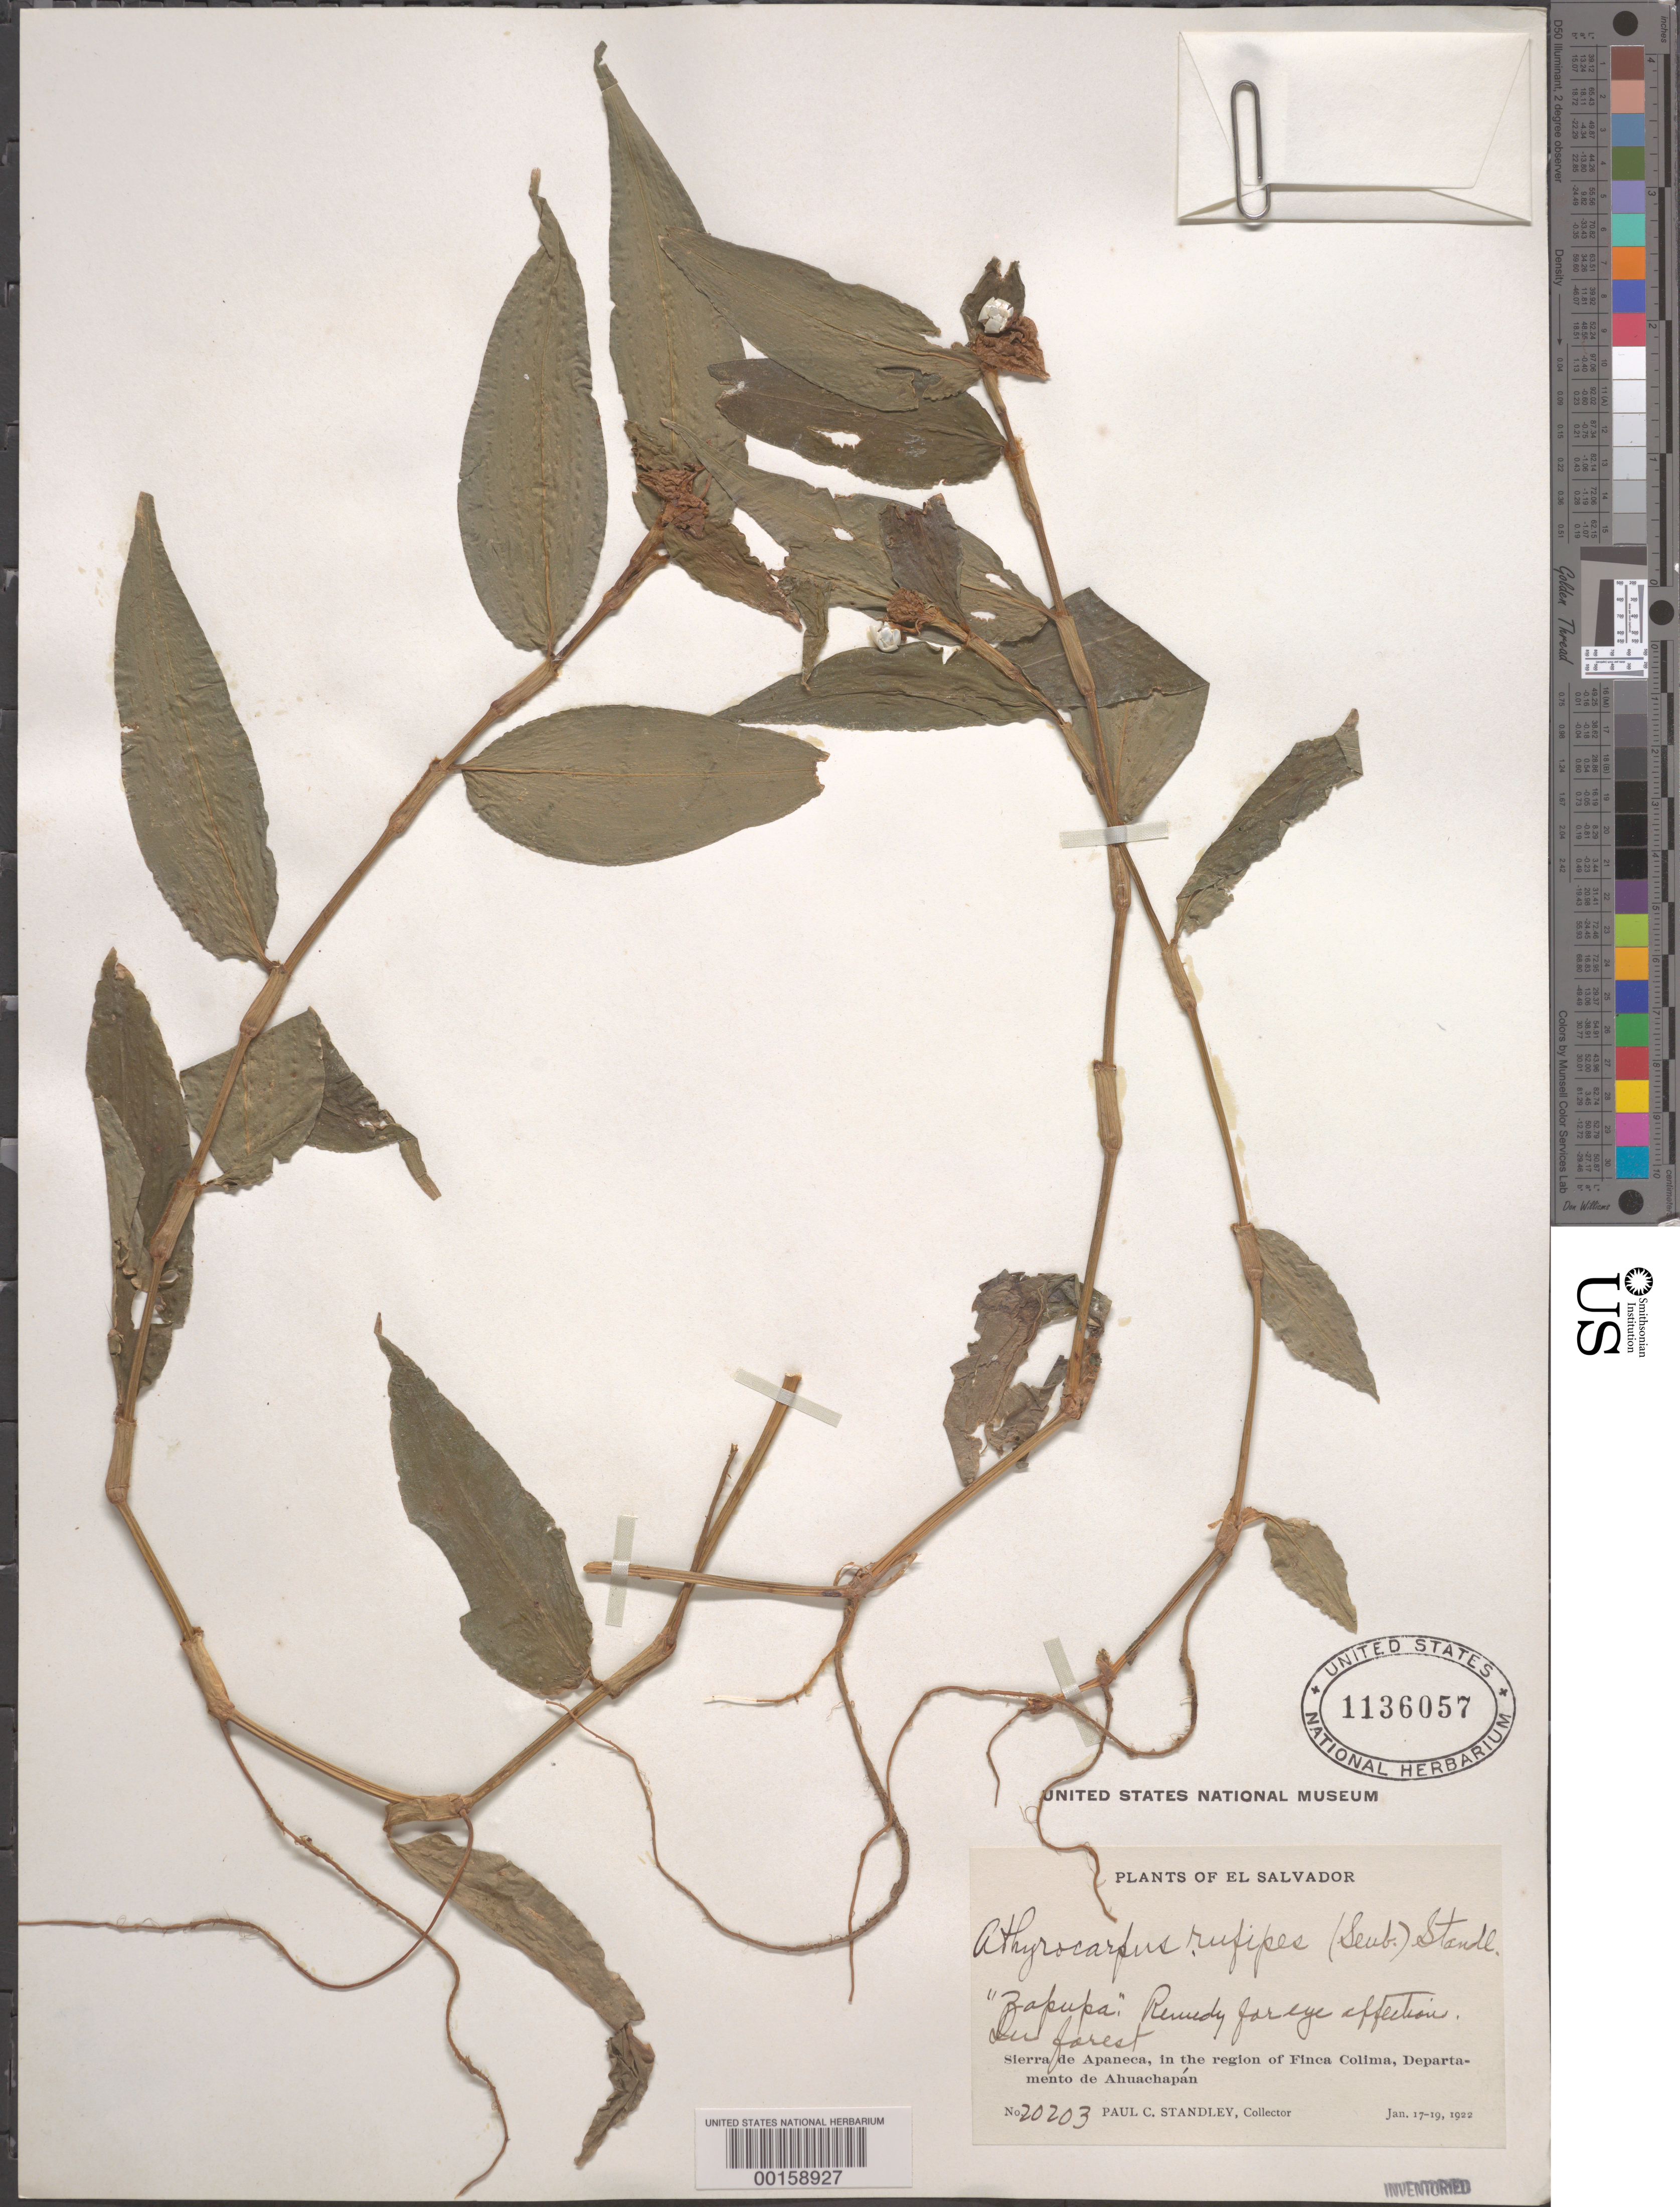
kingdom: Plantae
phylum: Tracheophyta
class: Liliopsida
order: Commelinales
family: Commelinaceae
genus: Commelina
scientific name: Commelina rufipes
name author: Seub.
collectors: P. C. Standley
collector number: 20203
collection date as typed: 17 Jan 1922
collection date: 1922-01-17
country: El Salvador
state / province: Ahuachapán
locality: Sierra de apaneca, near finca colima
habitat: Forest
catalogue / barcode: US 1136057